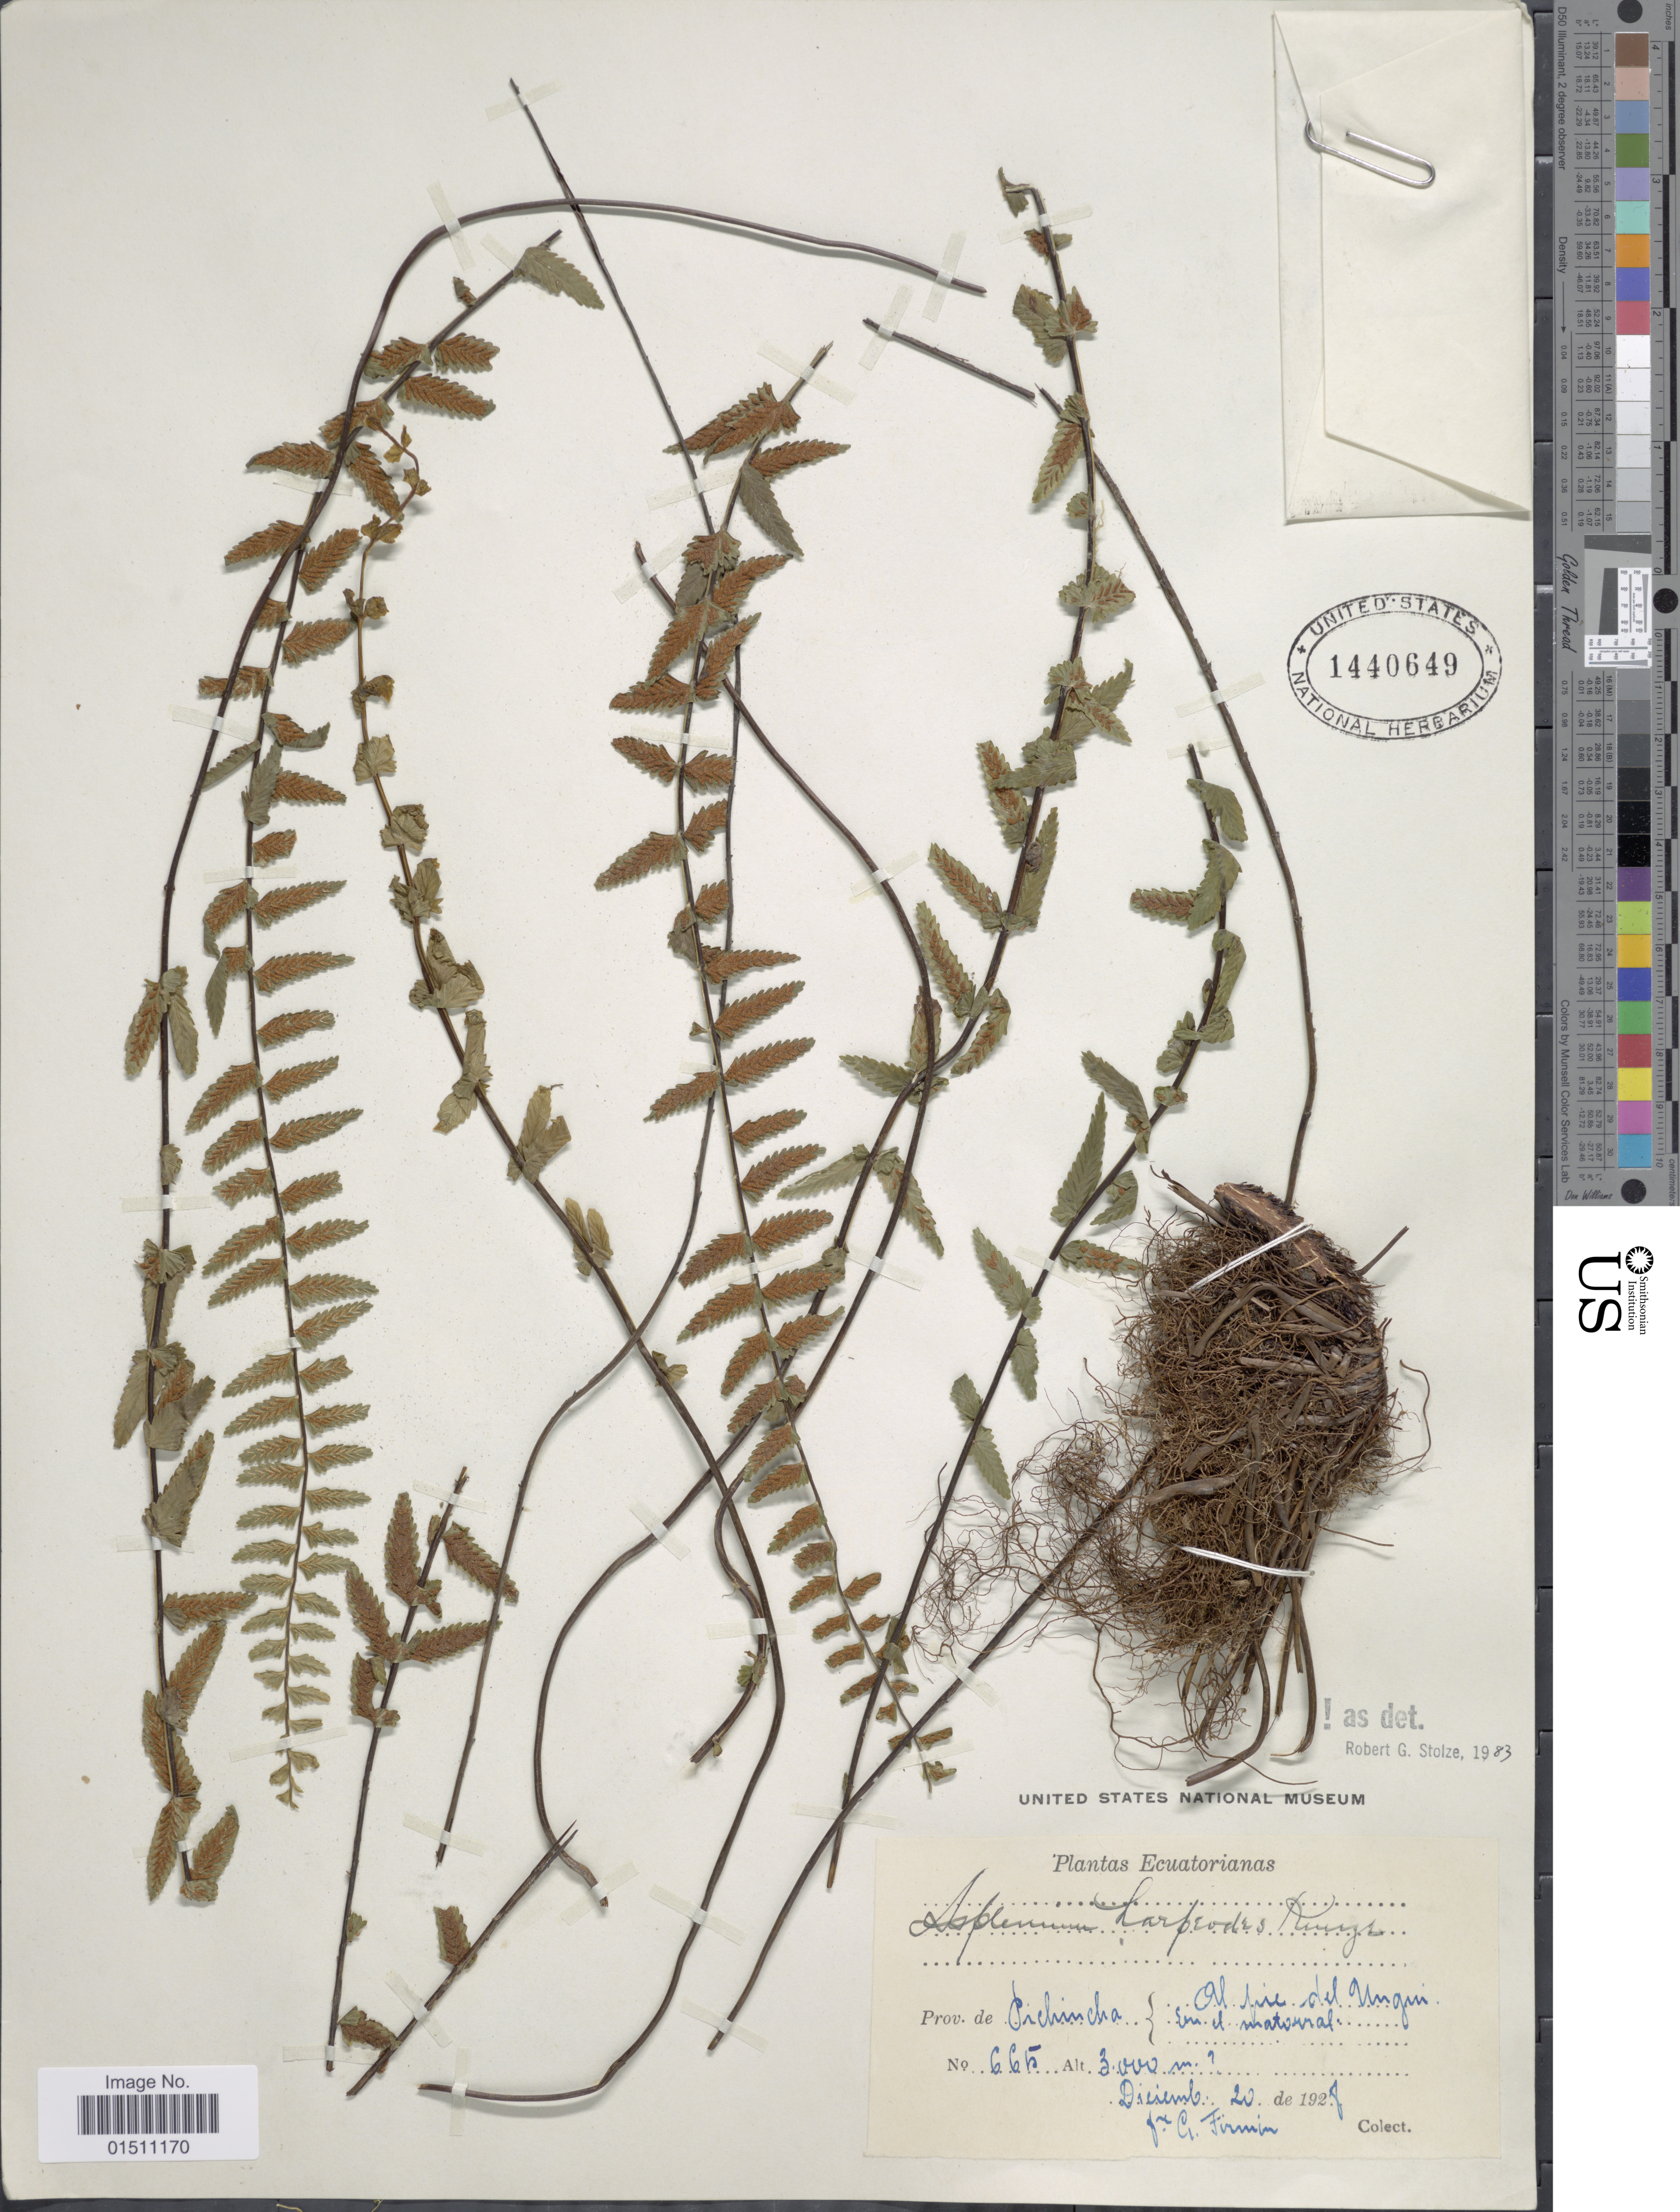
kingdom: Plantae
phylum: Tracheophyta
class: Polypodiopsida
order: Polypodiales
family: Aspleniaceae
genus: Asplenium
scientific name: Asplenium harpeodes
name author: Kunze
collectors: G. Firmin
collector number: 665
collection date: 1927-12-20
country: Ecuador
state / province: Pichincha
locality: Ecuatorianas. Prov. de Pichincha. Al pie del Ungui, en el matorral.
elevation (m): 3000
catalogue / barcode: US 1440649